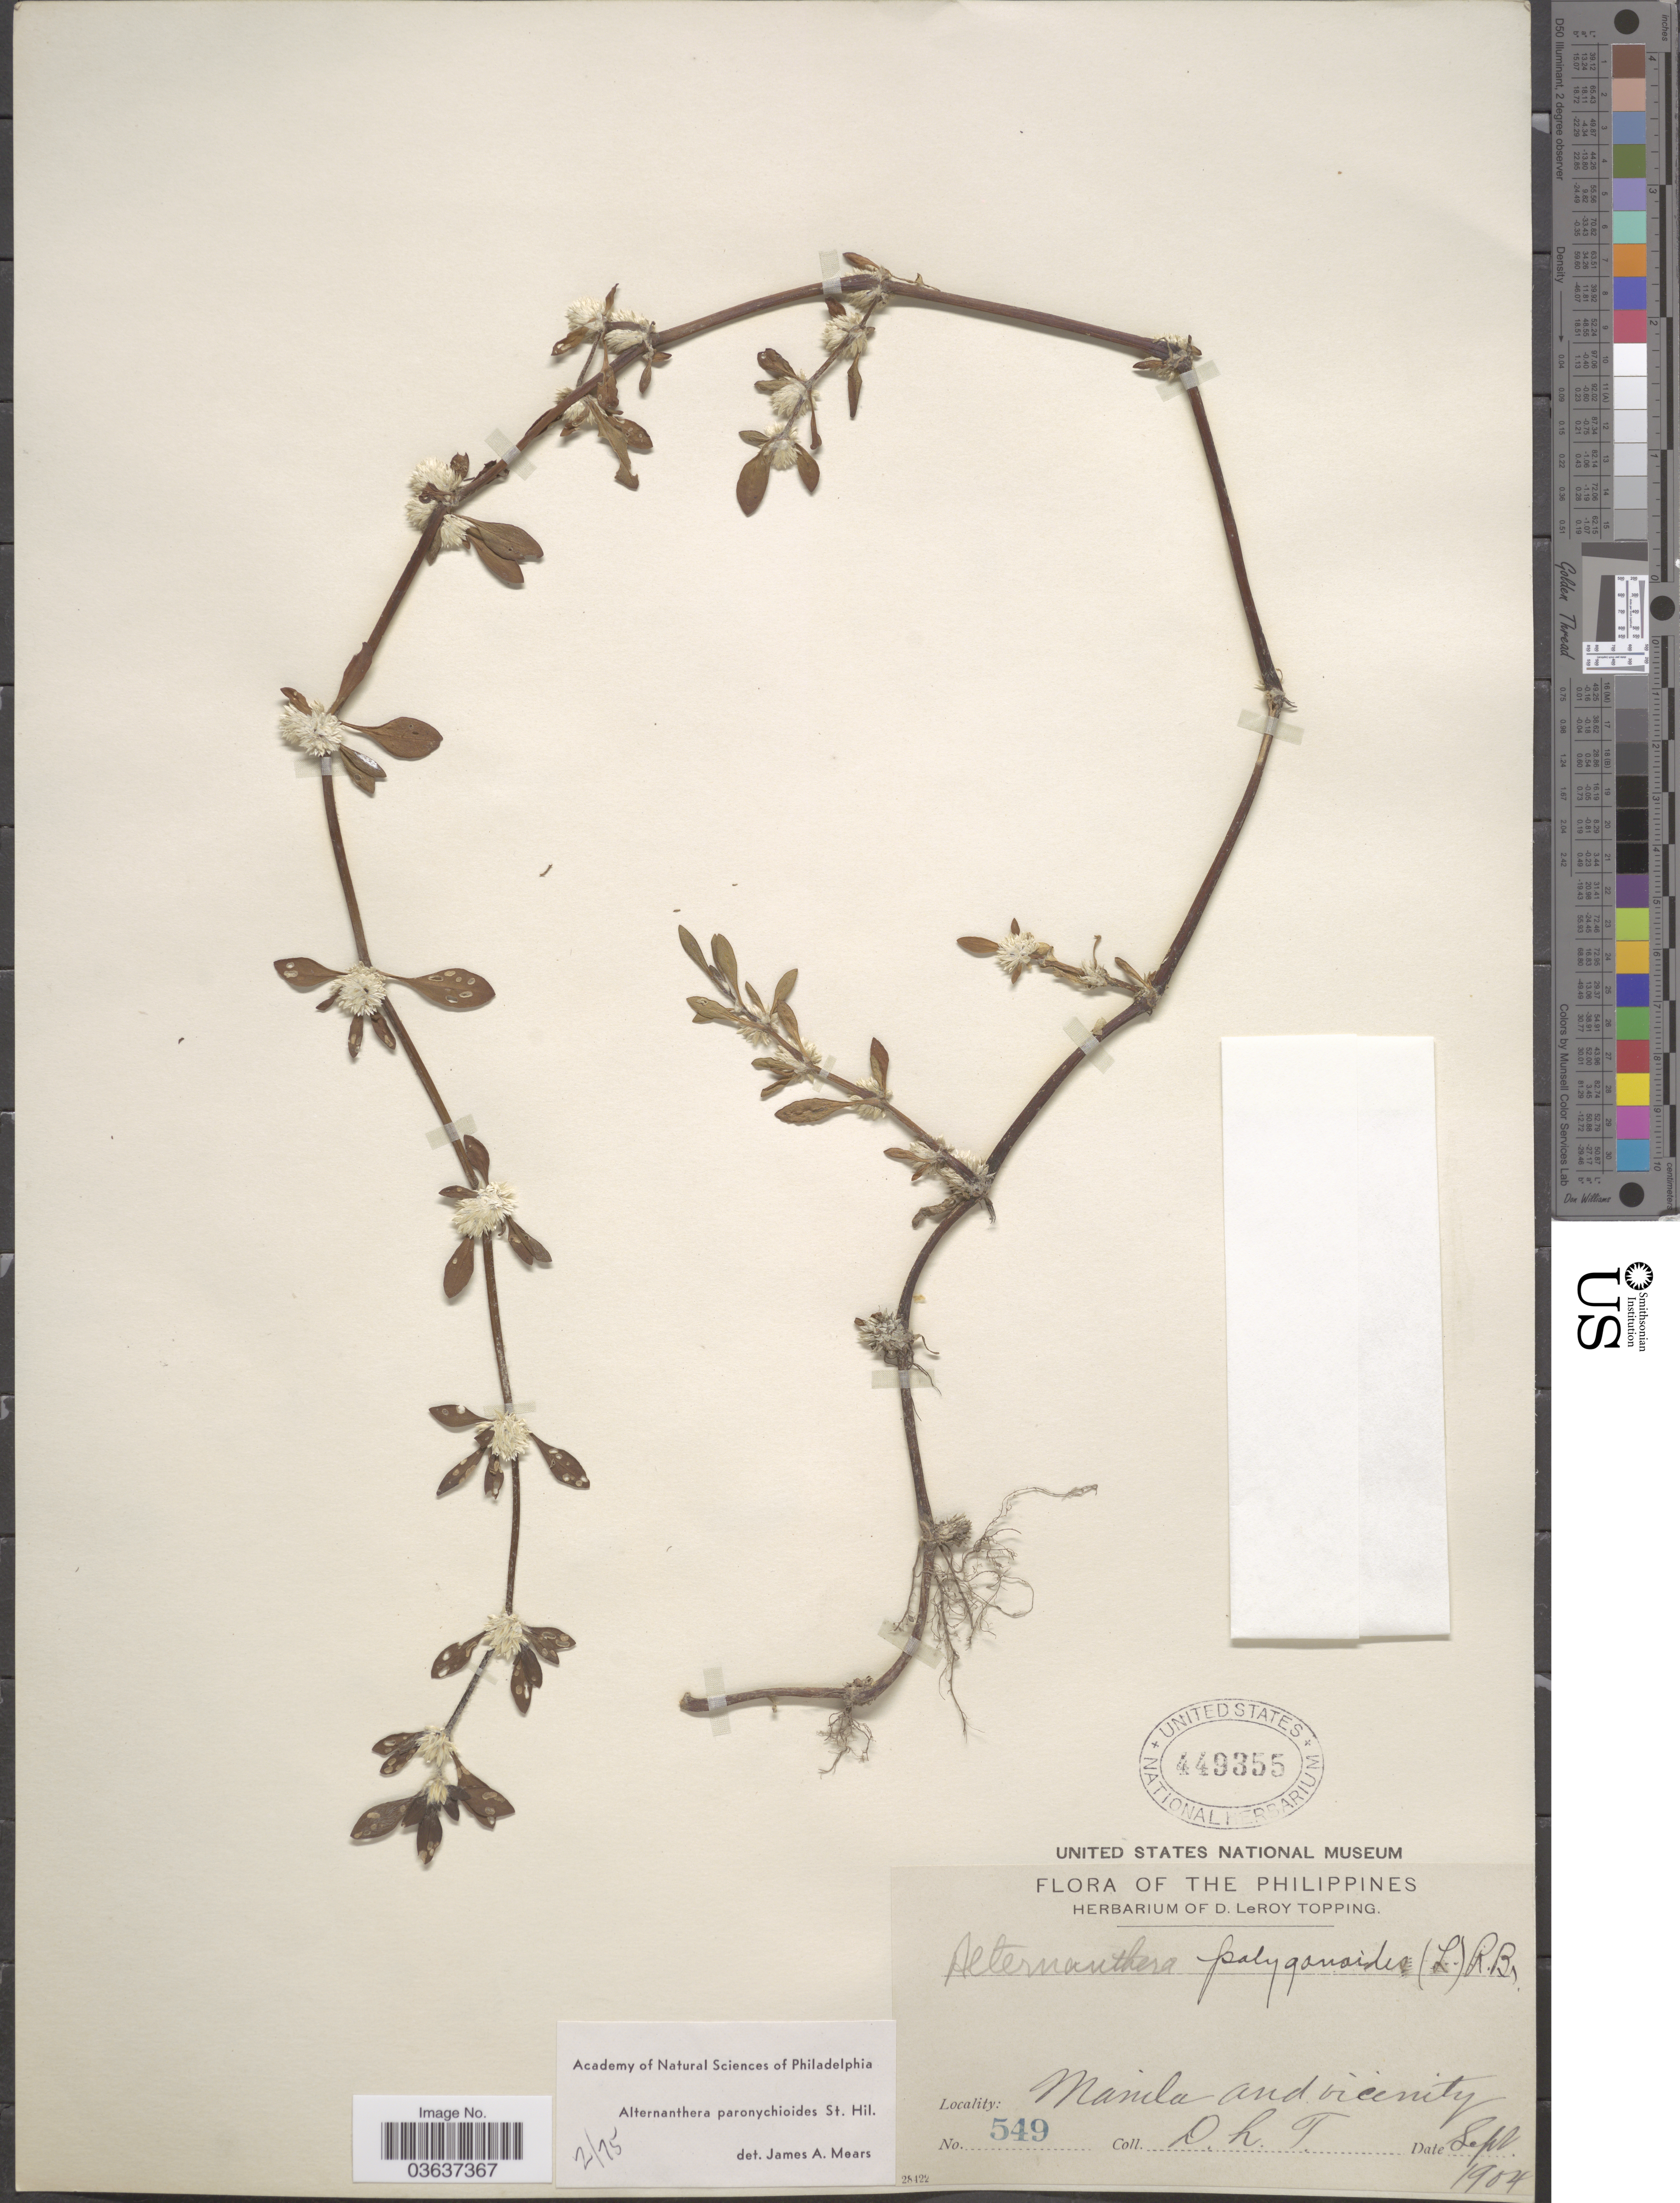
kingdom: Plantae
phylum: Tracheophyta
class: Magnoliopsida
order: Caryophyllales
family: Amaranthaceae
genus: Alternanthera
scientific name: Alternanthera paronychioides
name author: A. St.-Hil.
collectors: D. L. Topping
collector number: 549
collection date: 1904-09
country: Philippines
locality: Manila and vicinity.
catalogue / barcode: US 449355